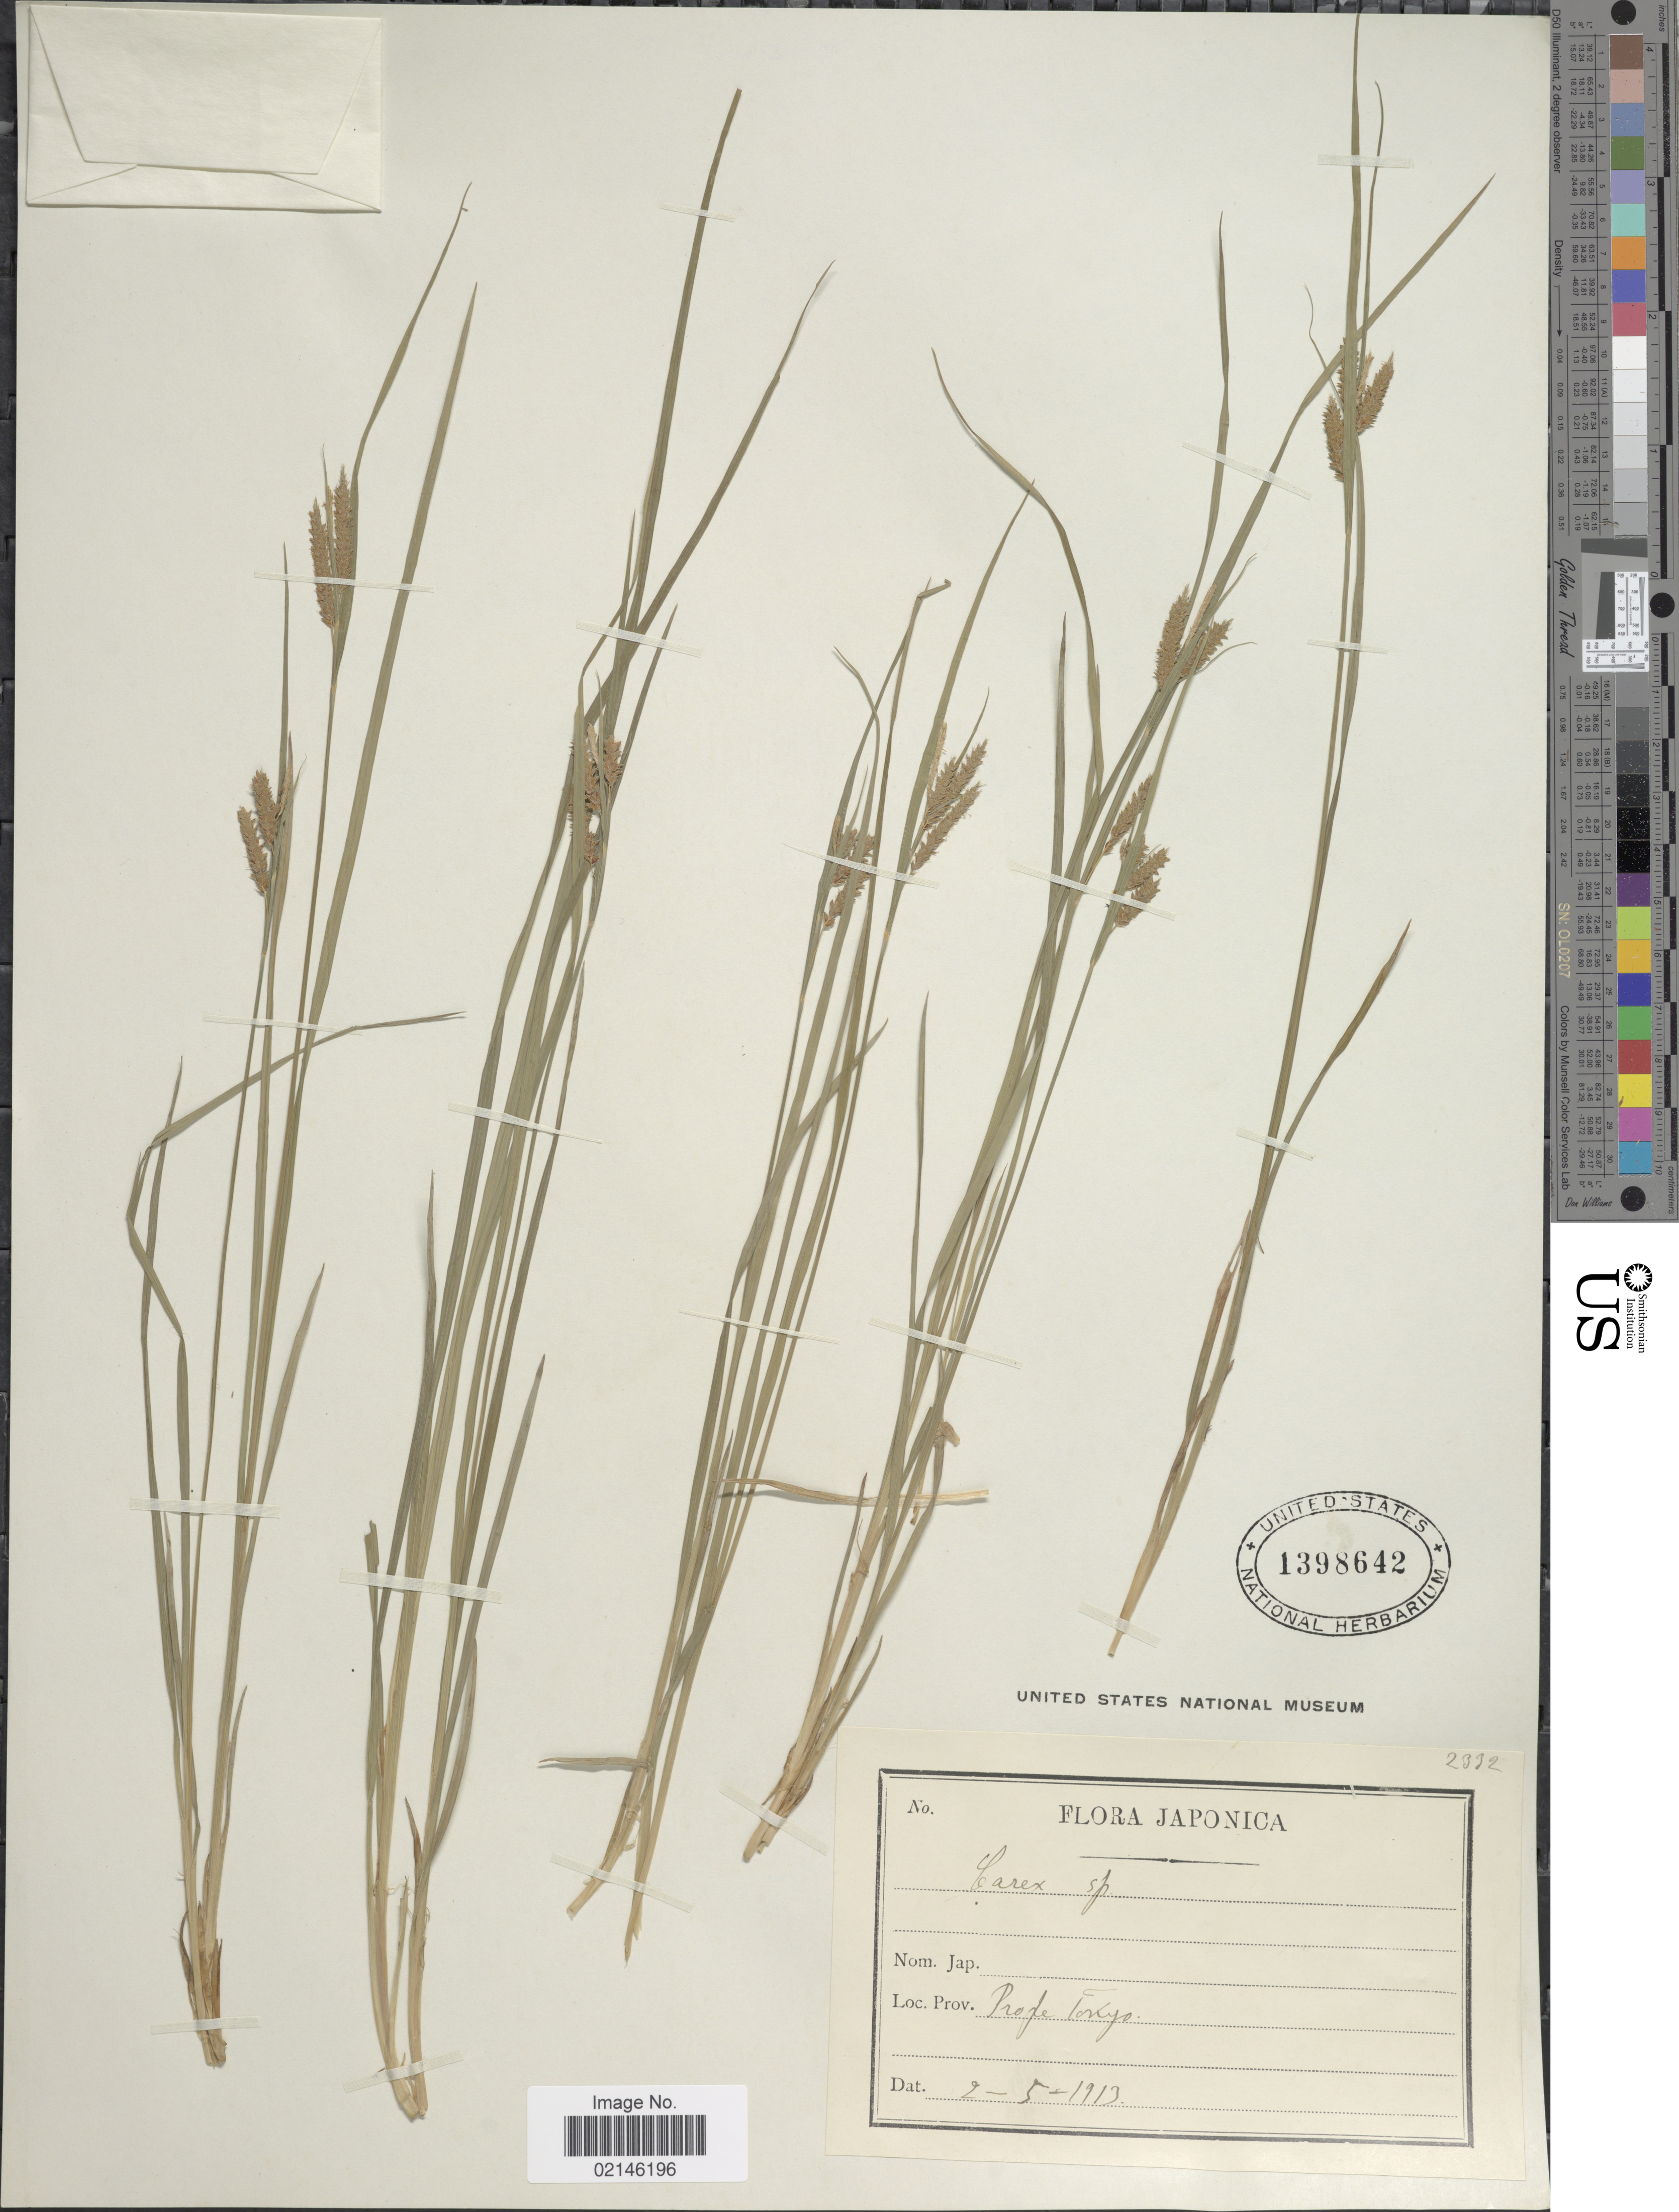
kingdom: Plantae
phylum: Tracheophyta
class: Liliopsida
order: Poales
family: Cyperaceae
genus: Carex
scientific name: Carex sp.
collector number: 2332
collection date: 1913-05-02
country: Japan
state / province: Tokyo, Federal City of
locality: Prope Tokyo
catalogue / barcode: US 1398642